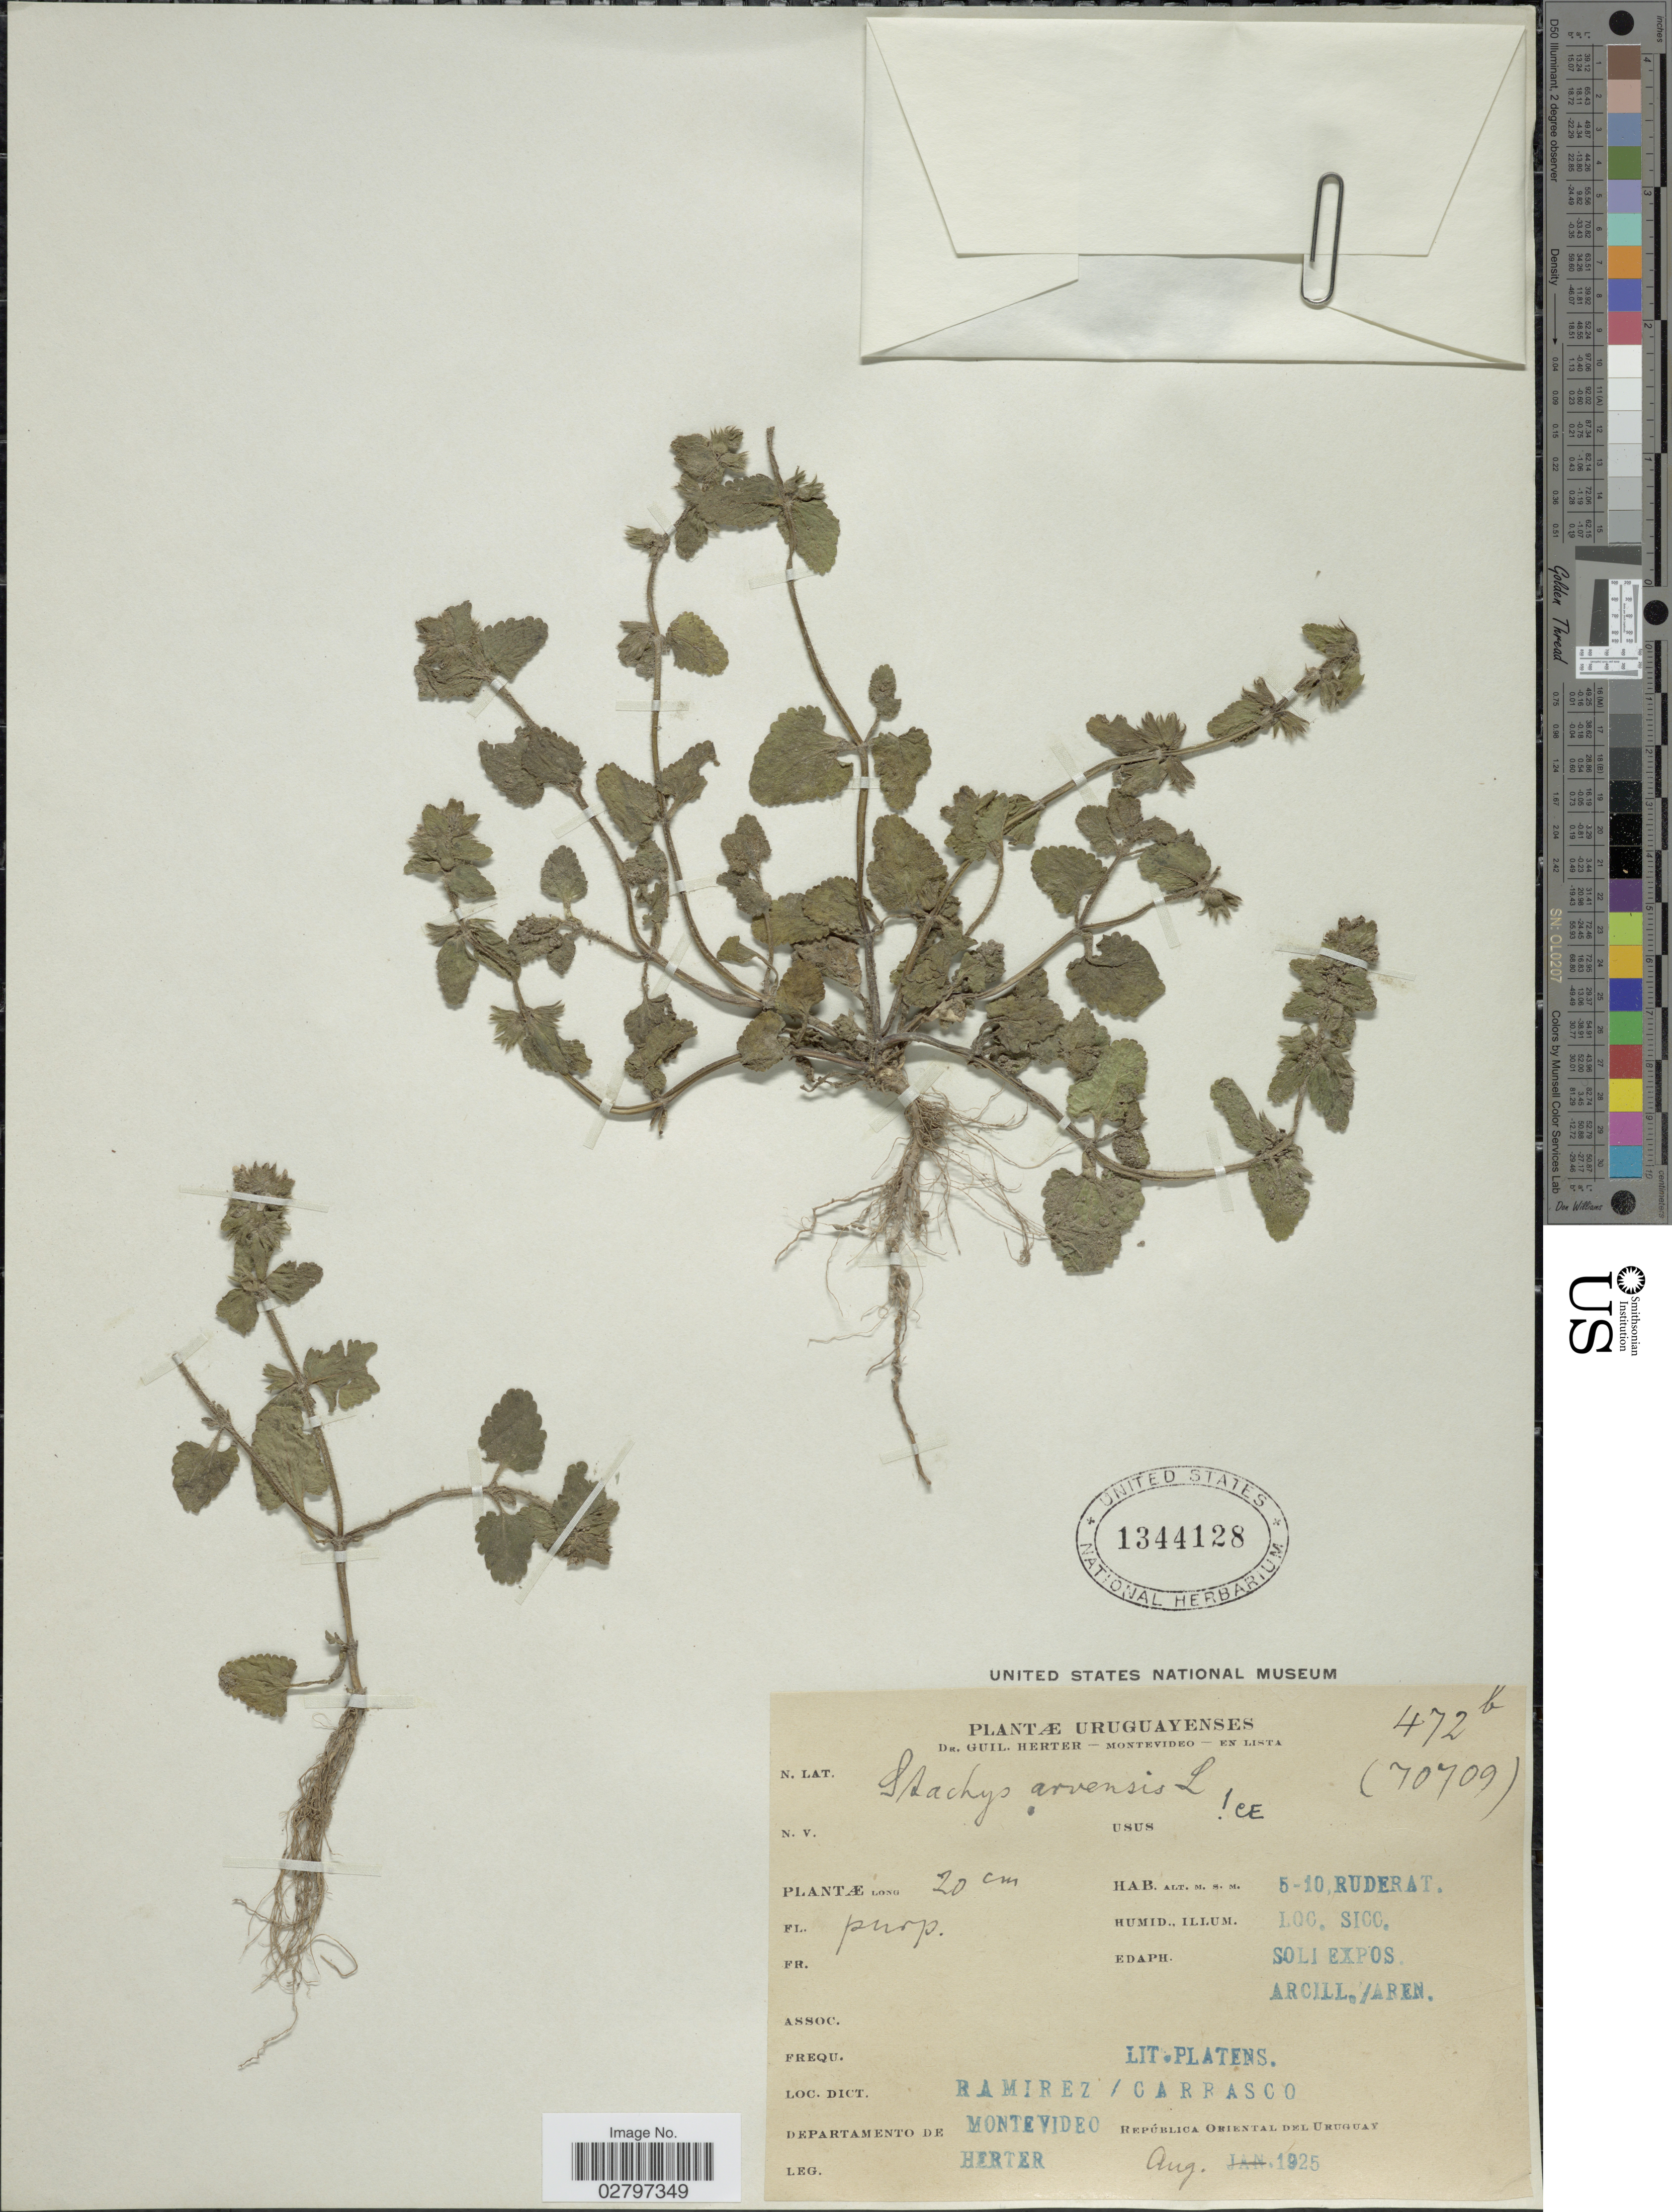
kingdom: Plantae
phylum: Tracheophyta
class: Magnoliopsida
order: Lamiales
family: Lamiaceae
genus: Stachys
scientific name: Stachys arvensis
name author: (L.) L.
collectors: G. Herter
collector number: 472b/ (70709)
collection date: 1925-08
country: Uruguay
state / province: Montevideo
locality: Ramirez/ Carrasco, Departamento de Montevideo.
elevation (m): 5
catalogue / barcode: US 1344128